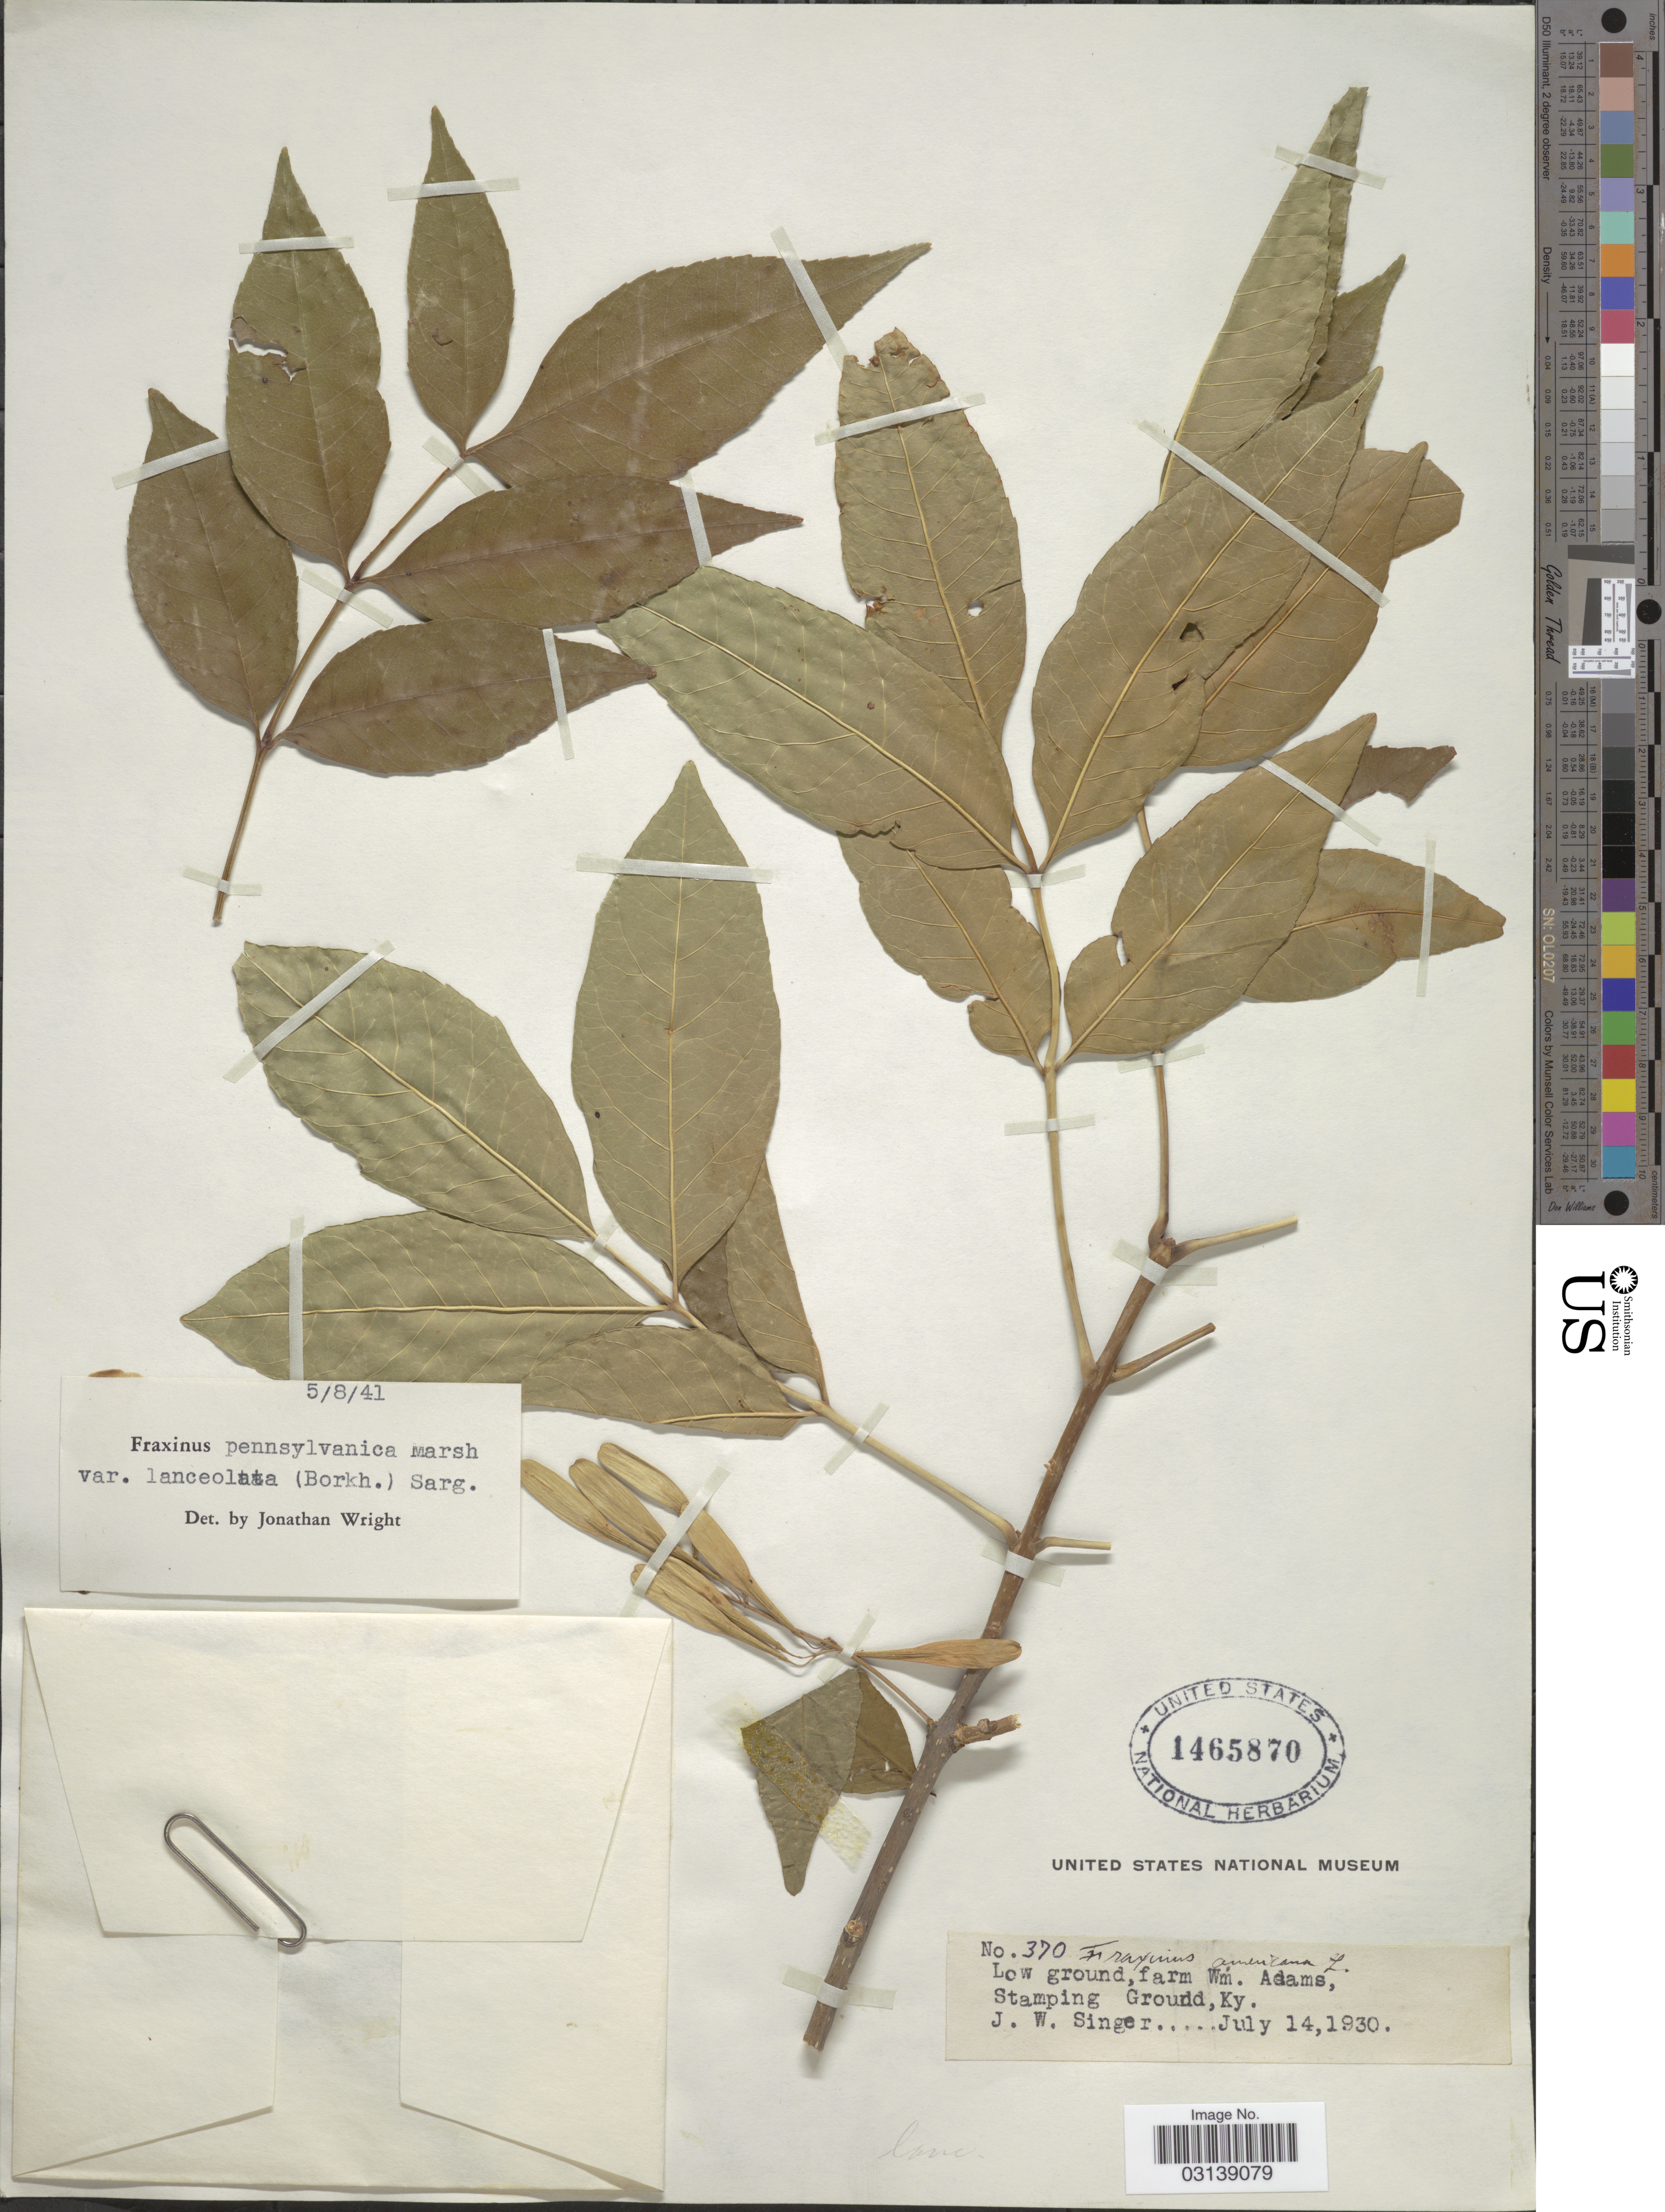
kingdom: Plantae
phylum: Tracheophyta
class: Magnoliopsida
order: Lamiales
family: Oleaceae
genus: Fraxinus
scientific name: Fraxinus pennsylvanica var. subintegerrima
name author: Marshall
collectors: J. EW. Singer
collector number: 370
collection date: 1930-07-14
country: United States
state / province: Kentucky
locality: Stamping Ground.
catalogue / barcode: US 1465870